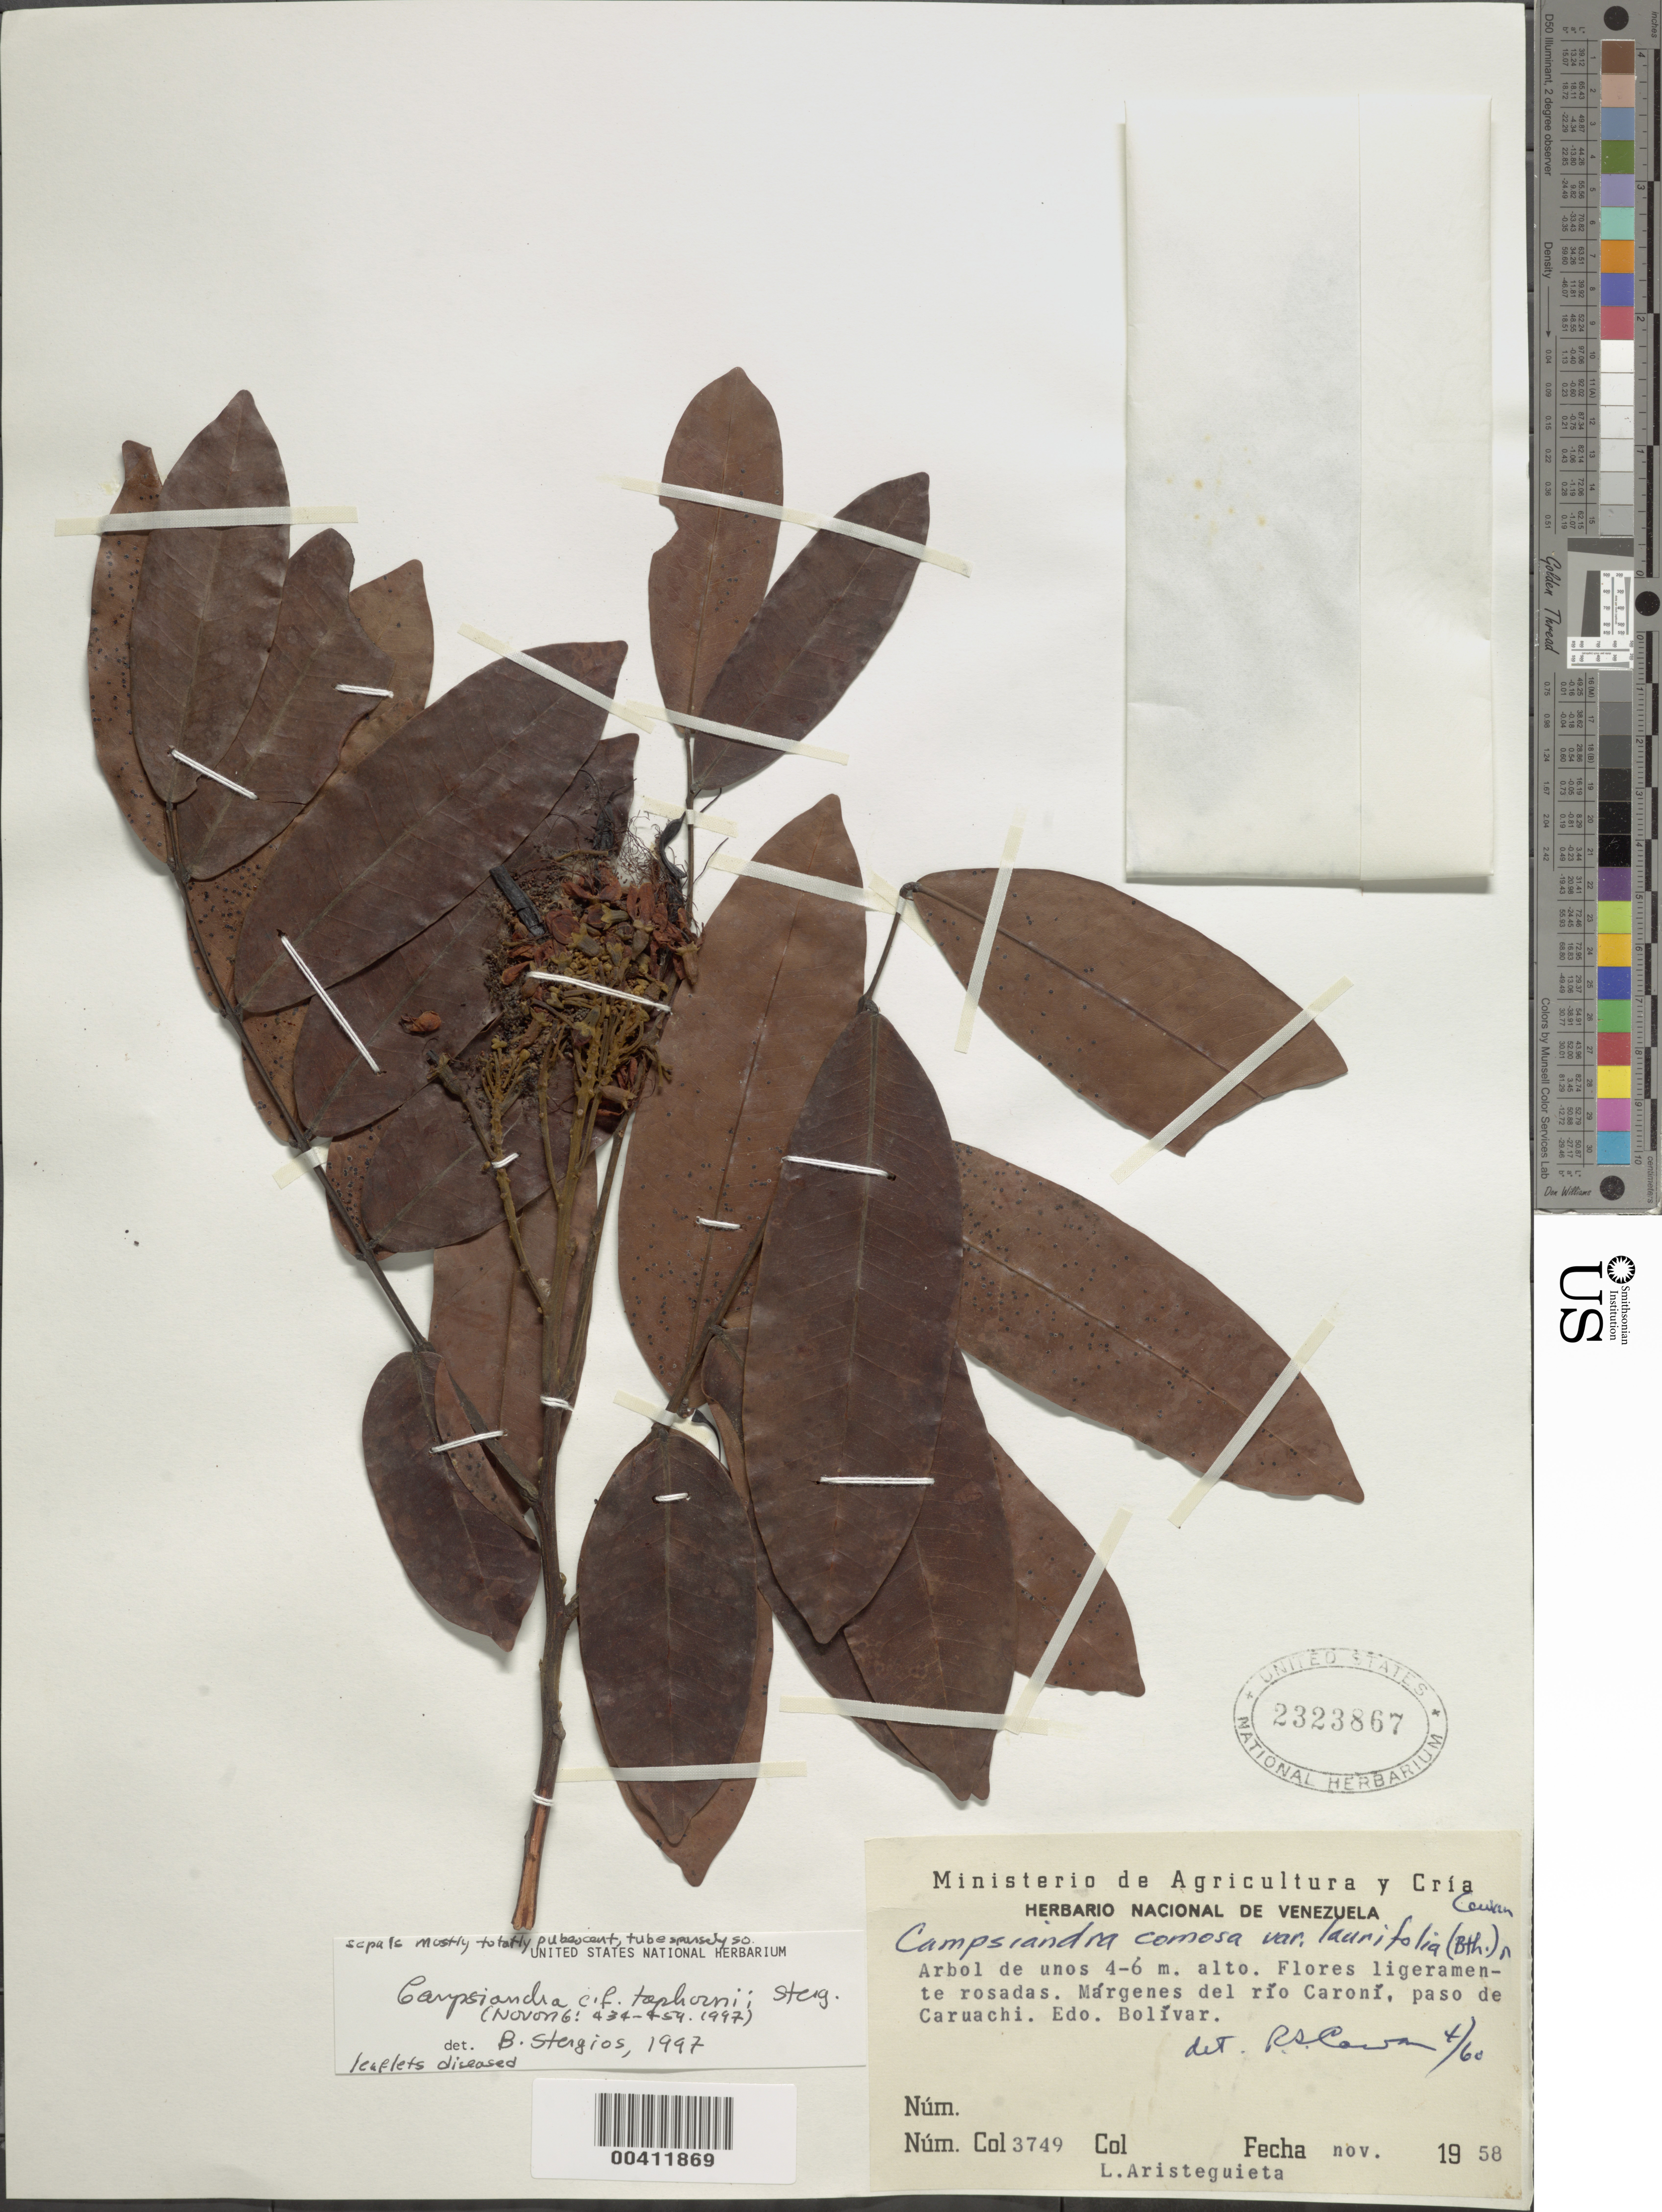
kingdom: Plantae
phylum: Tracheophyta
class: Magnoliopsida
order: Fabales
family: Fabaceae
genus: Campsiandra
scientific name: Campsiandra taphornii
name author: Ster.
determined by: Cowan, R. S.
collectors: L. Aristeguieta, J. F. Ramos & L. G. Farias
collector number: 3749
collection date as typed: Nov 1958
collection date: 1958-11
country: Venezuela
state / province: Bolivar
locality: Margenes del rio caroni, paso de caruachi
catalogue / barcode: US 2323867